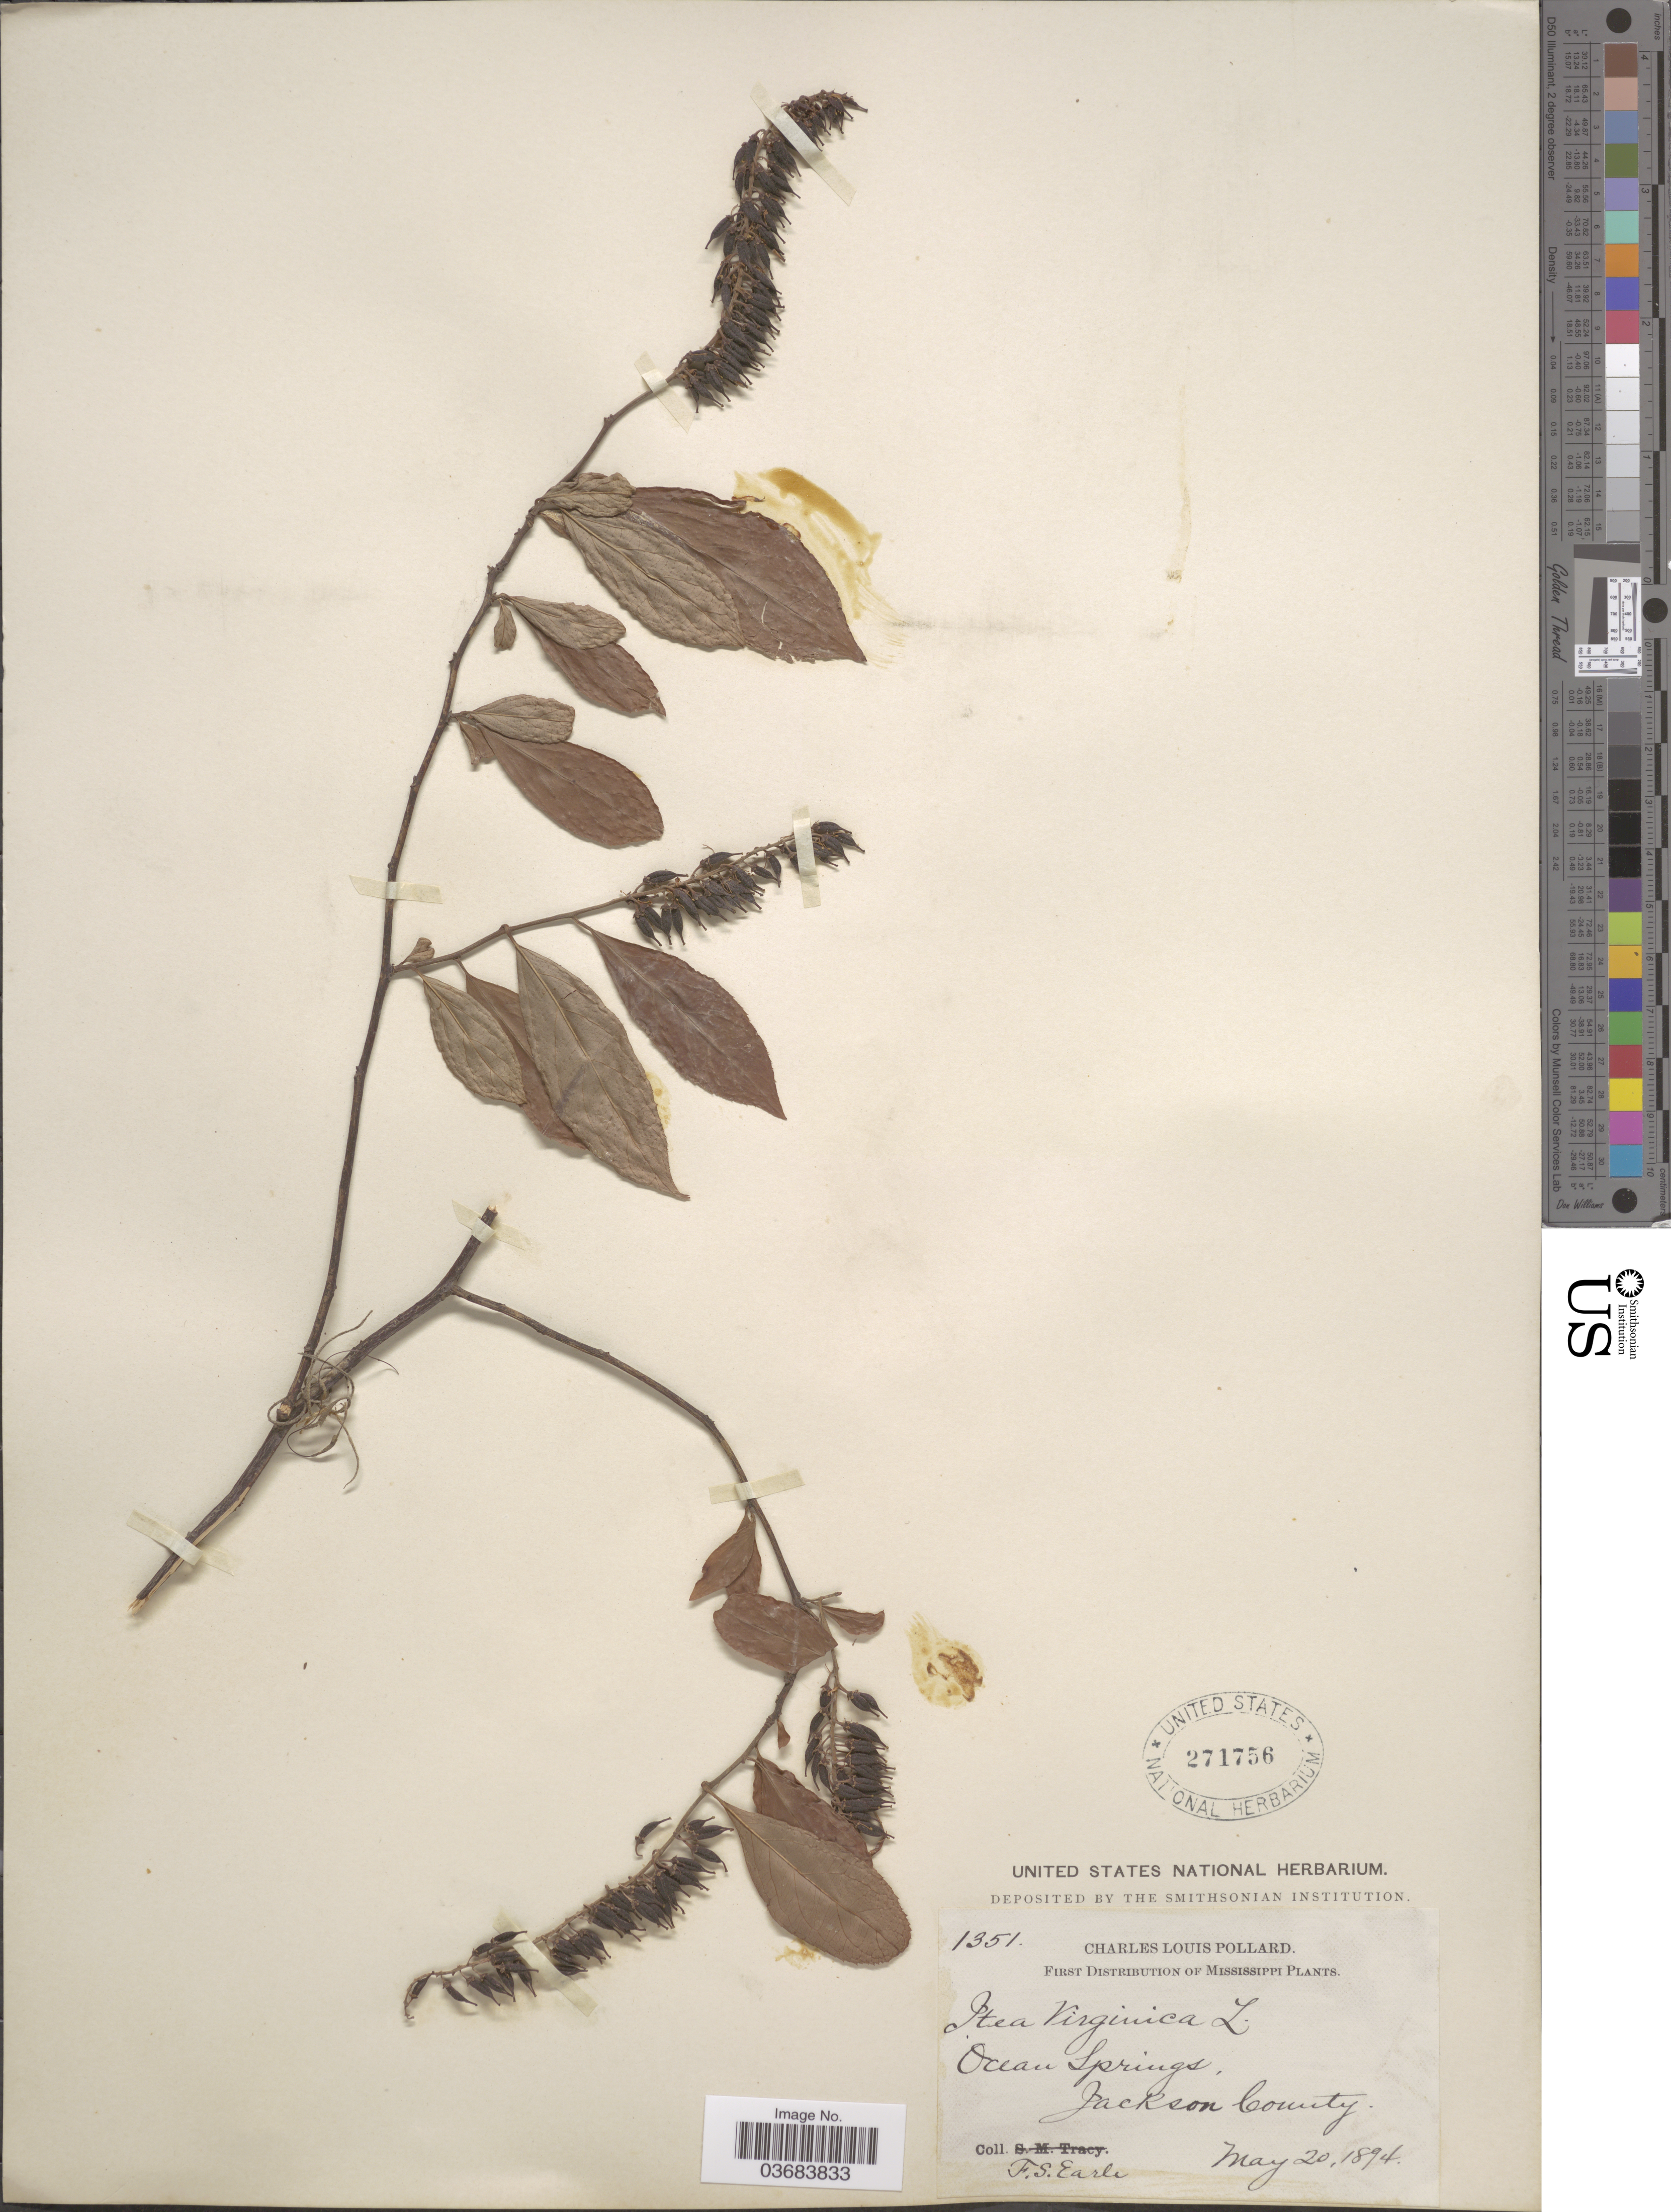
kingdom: Plantae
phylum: Tracheophyta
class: Magnoliopsida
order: Saxifragales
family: Iteaceae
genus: Itea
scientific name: Itea virginica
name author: L.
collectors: F. S. Earle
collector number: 1351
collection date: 1894-05-20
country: United States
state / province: Mississippi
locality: Ocean Springs. Jackson County.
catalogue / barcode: US 271756